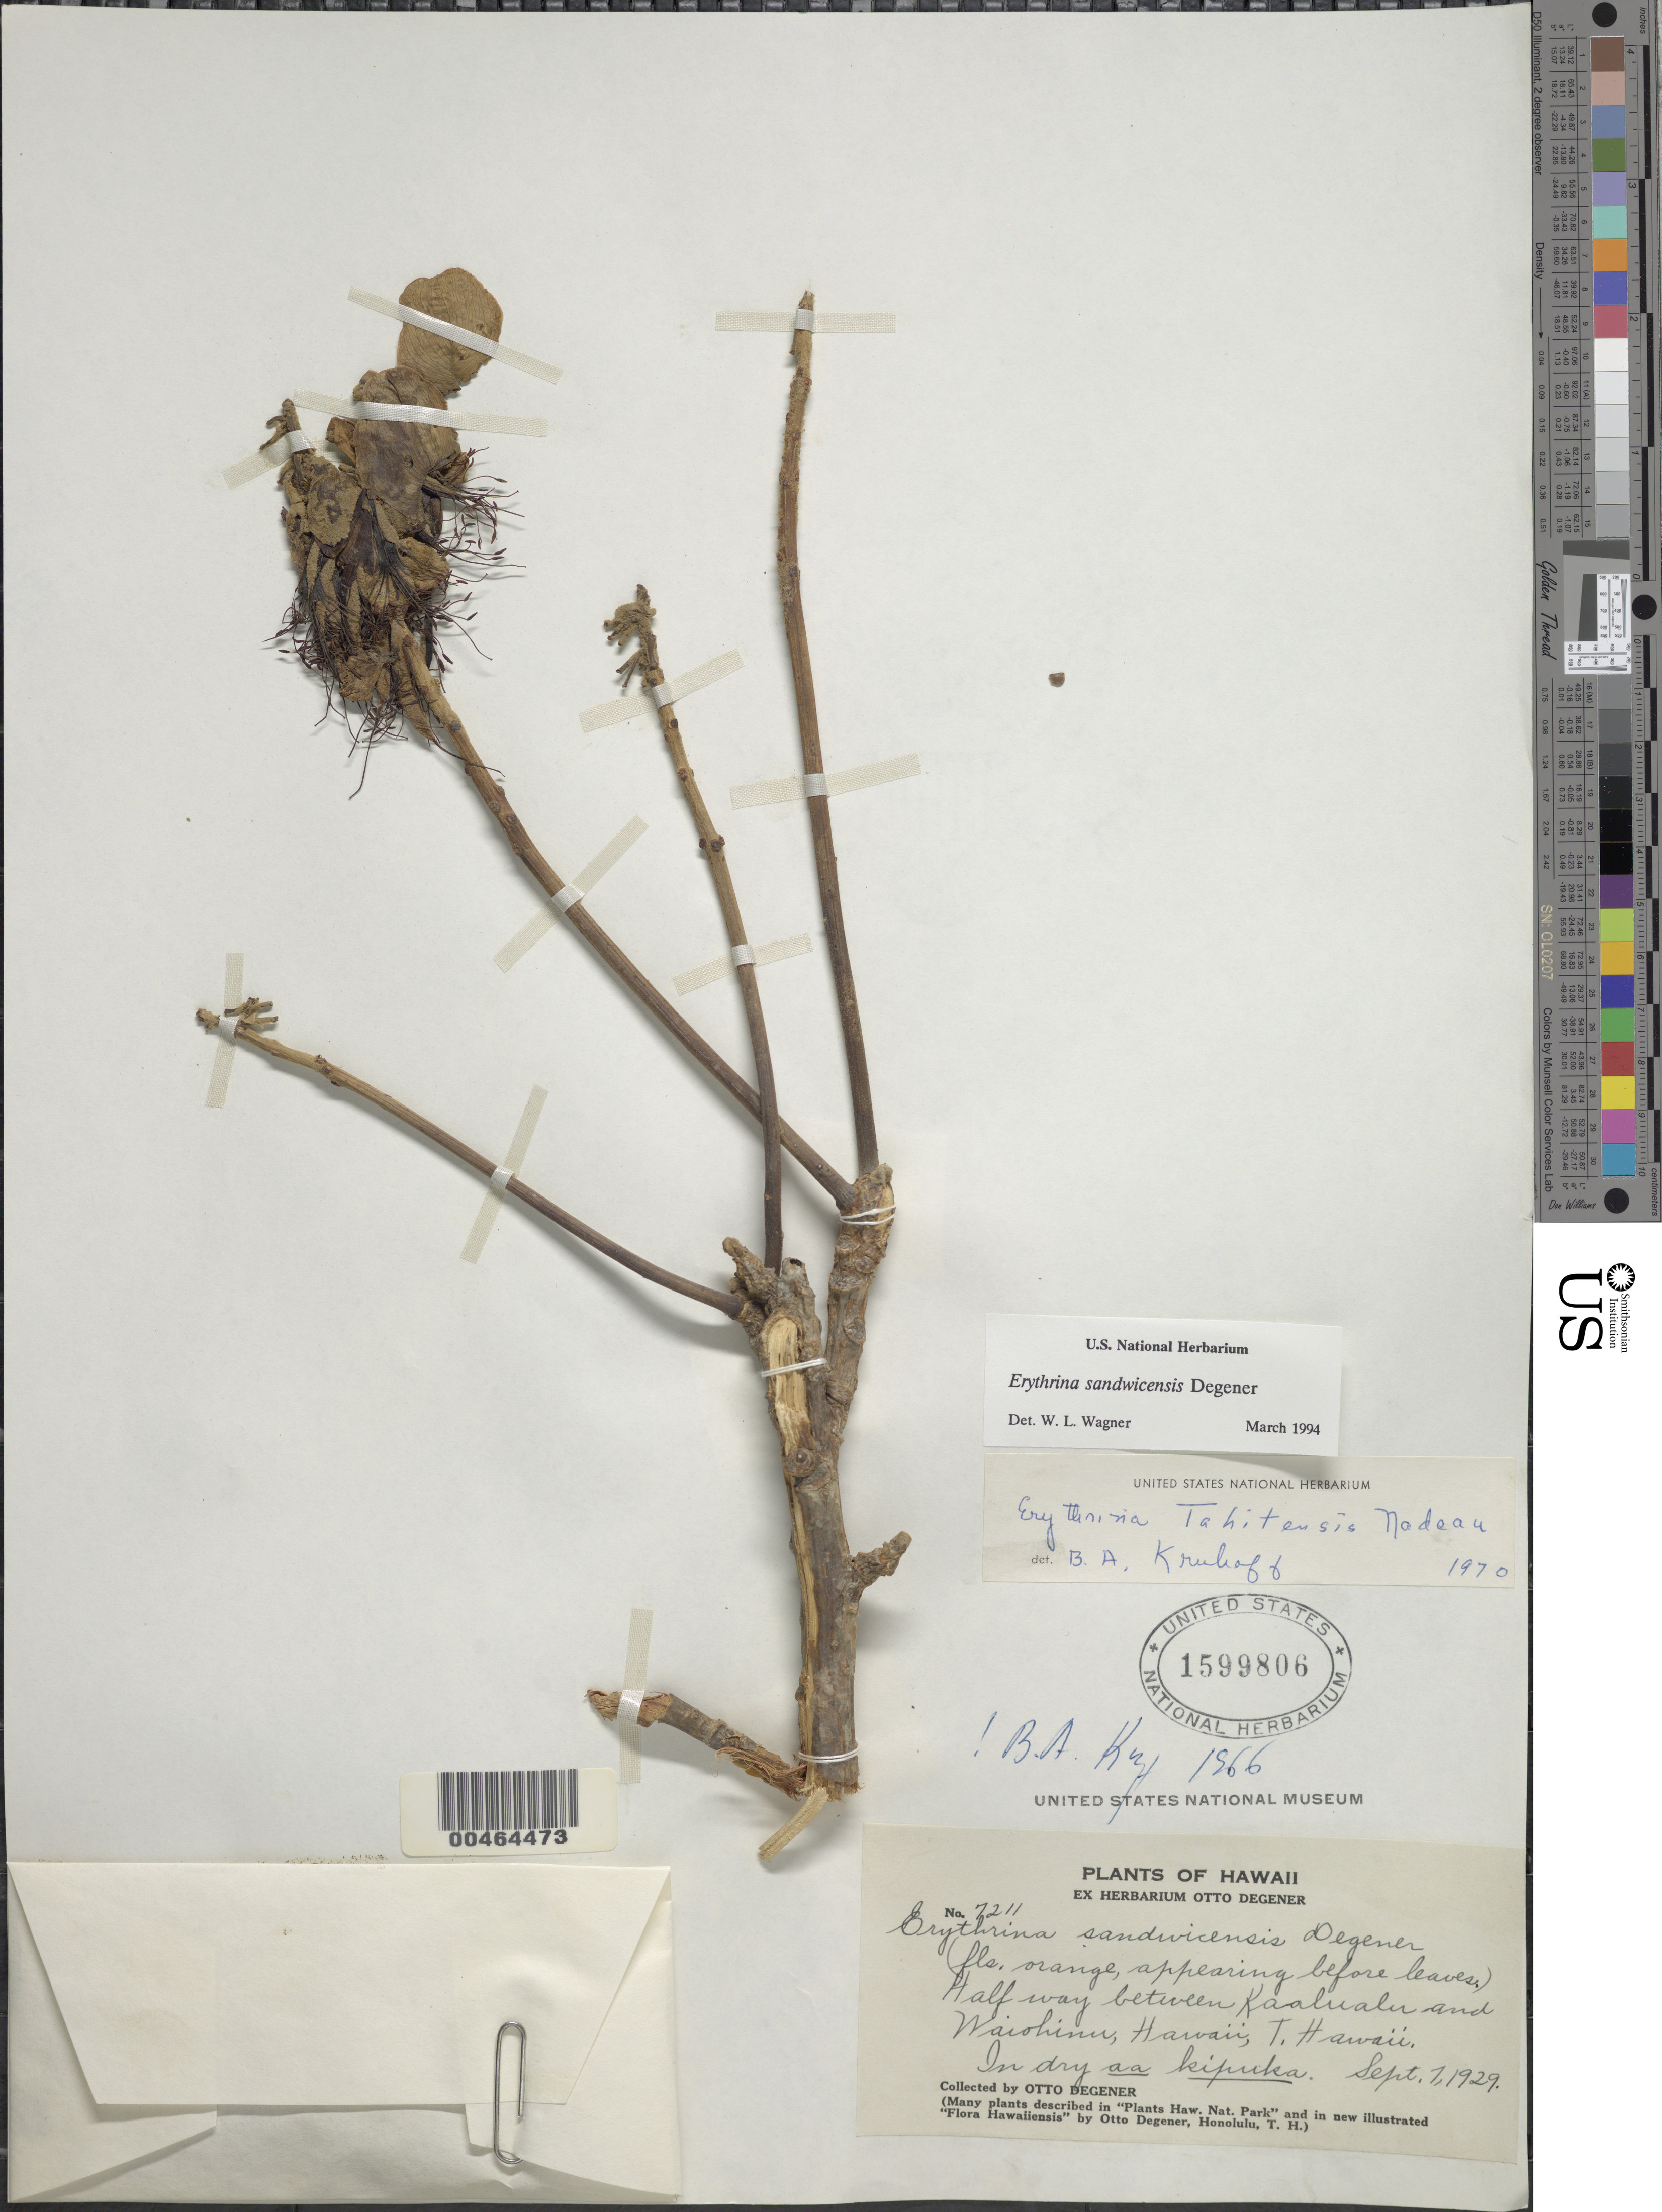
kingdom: Plantae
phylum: Tracheophyta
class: Magnoliopsida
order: Fabales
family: Fabaceae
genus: Erythrina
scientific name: Erythrina sandwicensis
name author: O. Deg.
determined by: Wagner, W. L., (BOT), Smithsonian Institution - National Museum of Natural History (UNITED STATES)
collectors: O. Degener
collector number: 7211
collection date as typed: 7 Sep 1929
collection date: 1929-09-07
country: United States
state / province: Hawaii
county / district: Hawaii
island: Hawaii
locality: Halfway between Kaalualu and Waiohinu.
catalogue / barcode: US 1599806